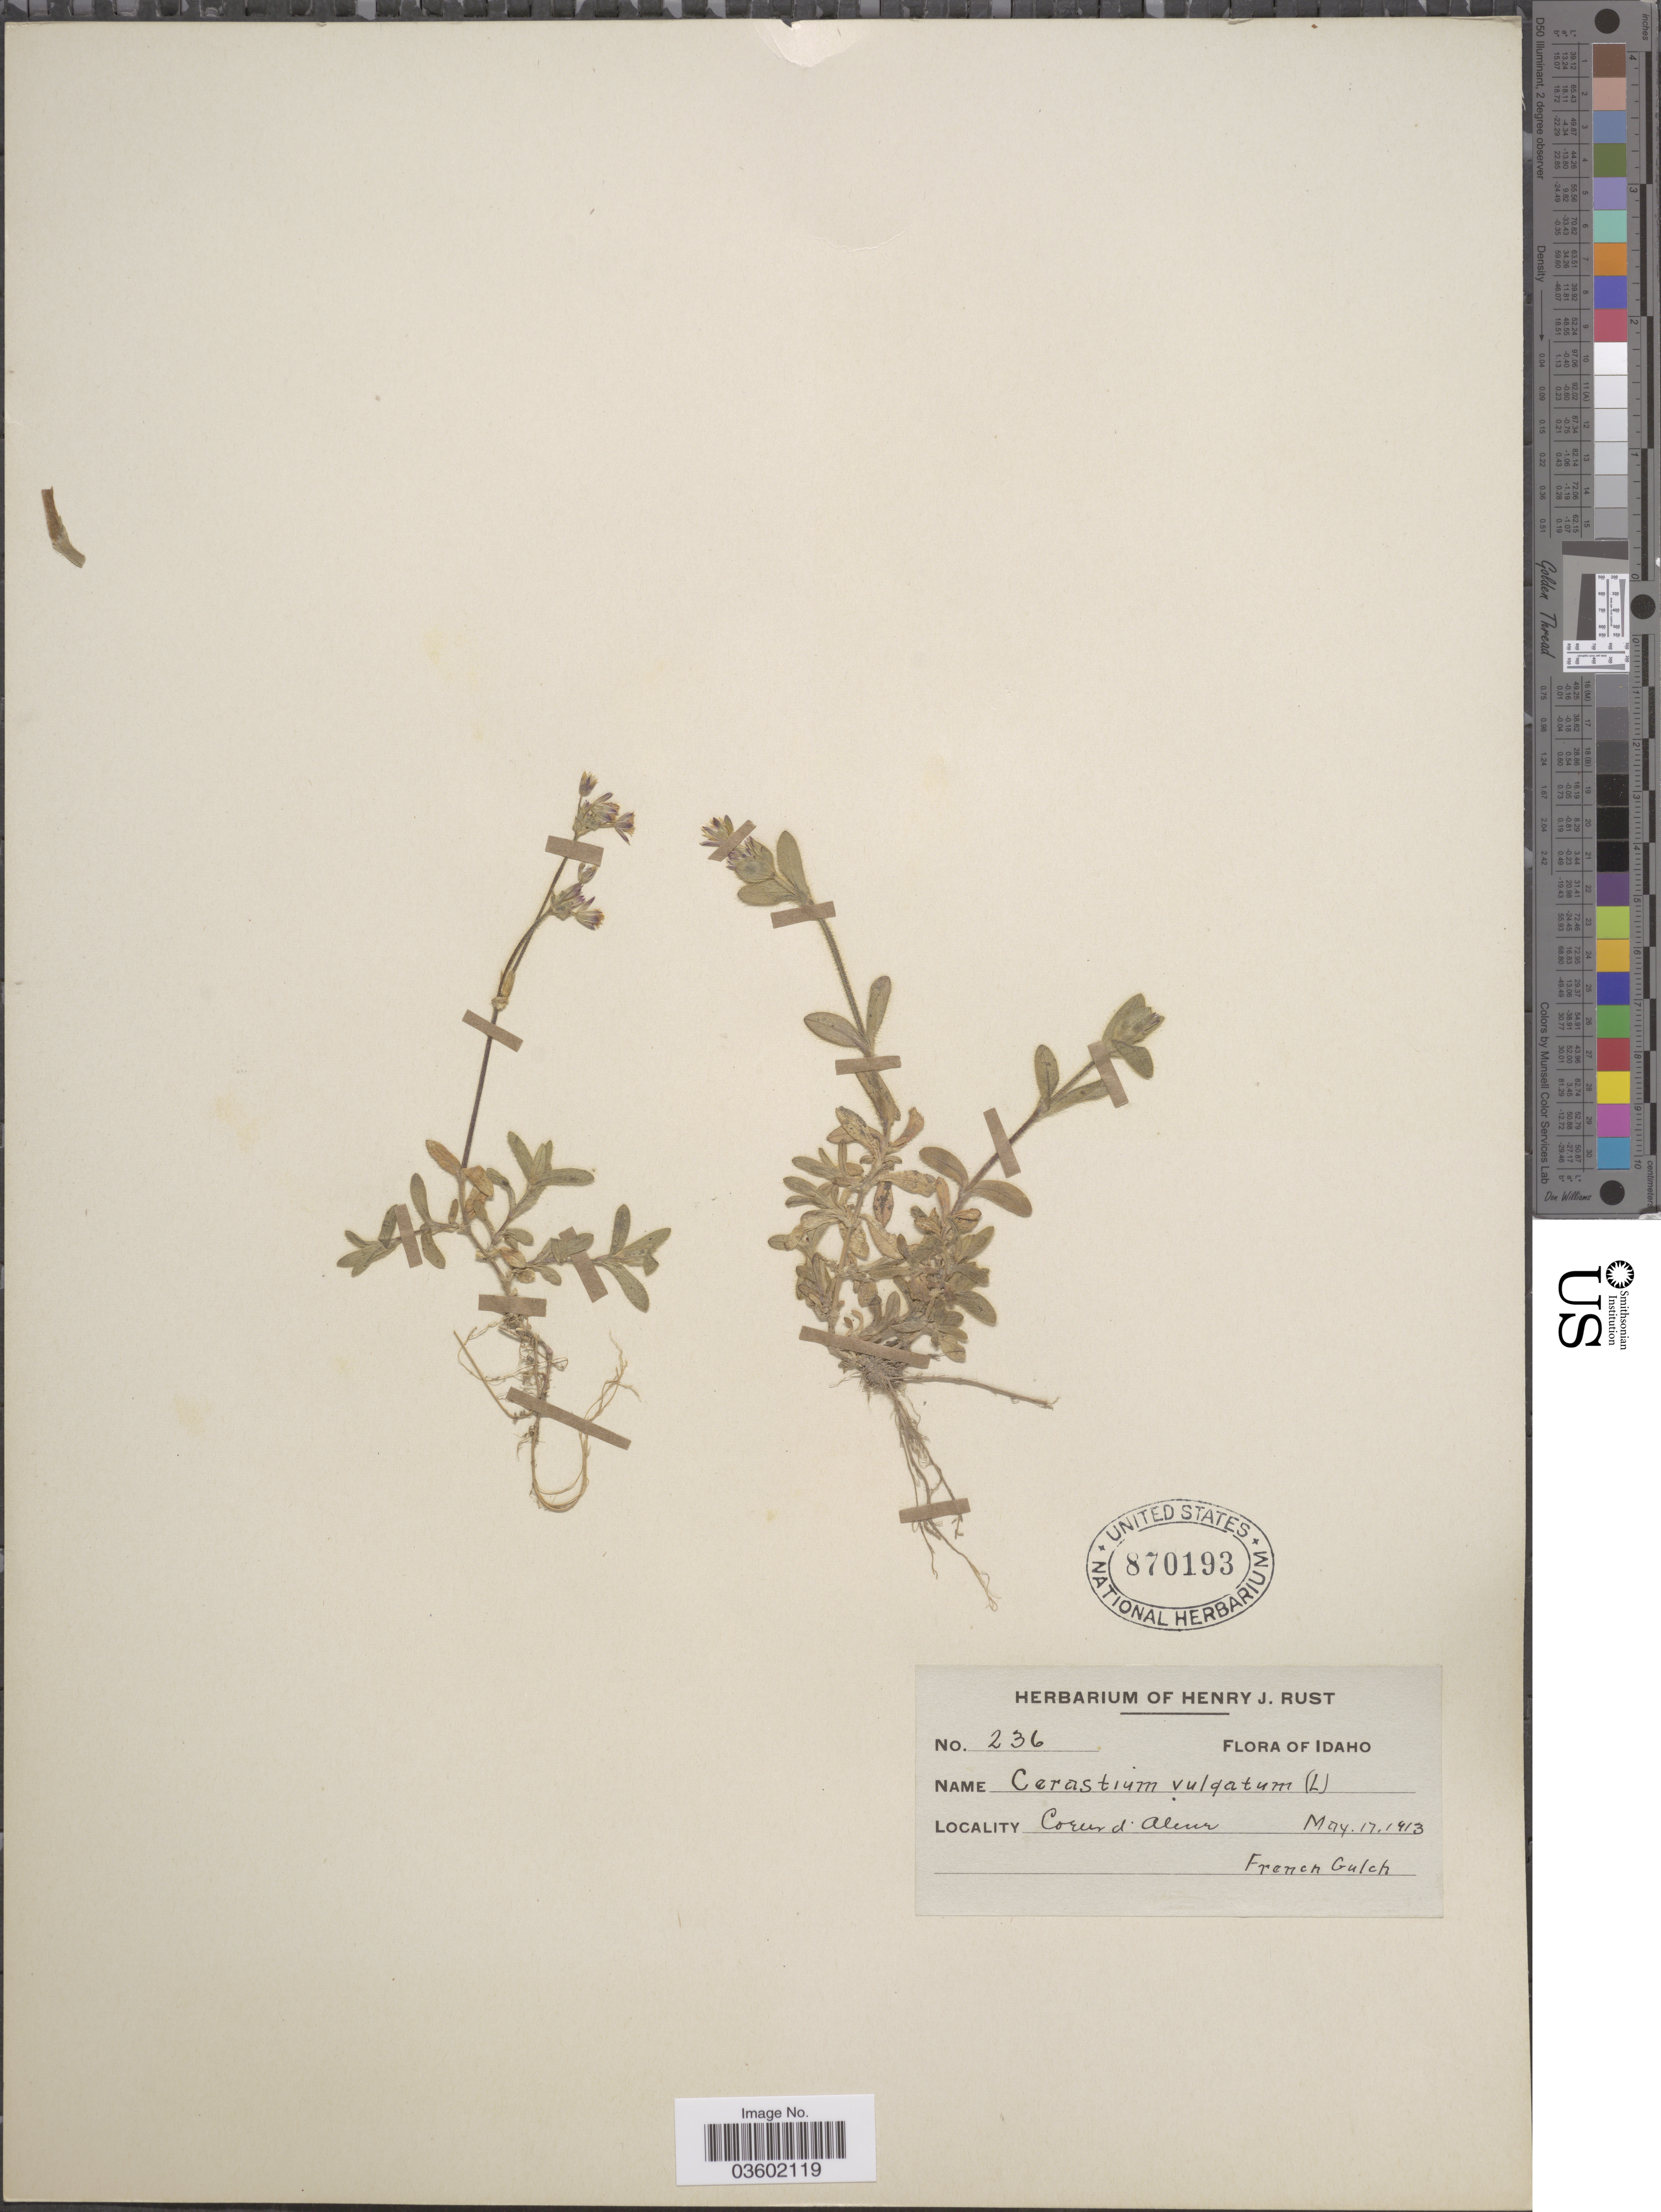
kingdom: Plantae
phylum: Tracheophyta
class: Magnoliopsida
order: Caryophyllales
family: Caryophyllaceae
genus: Cerastium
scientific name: Cerastium vulgatum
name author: L.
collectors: ex herb. Henry J. Rust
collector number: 236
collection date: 1913-05-17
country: United States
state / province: Idaho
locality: Coeur d'Alene. French Gulch.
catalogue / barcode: US 870193